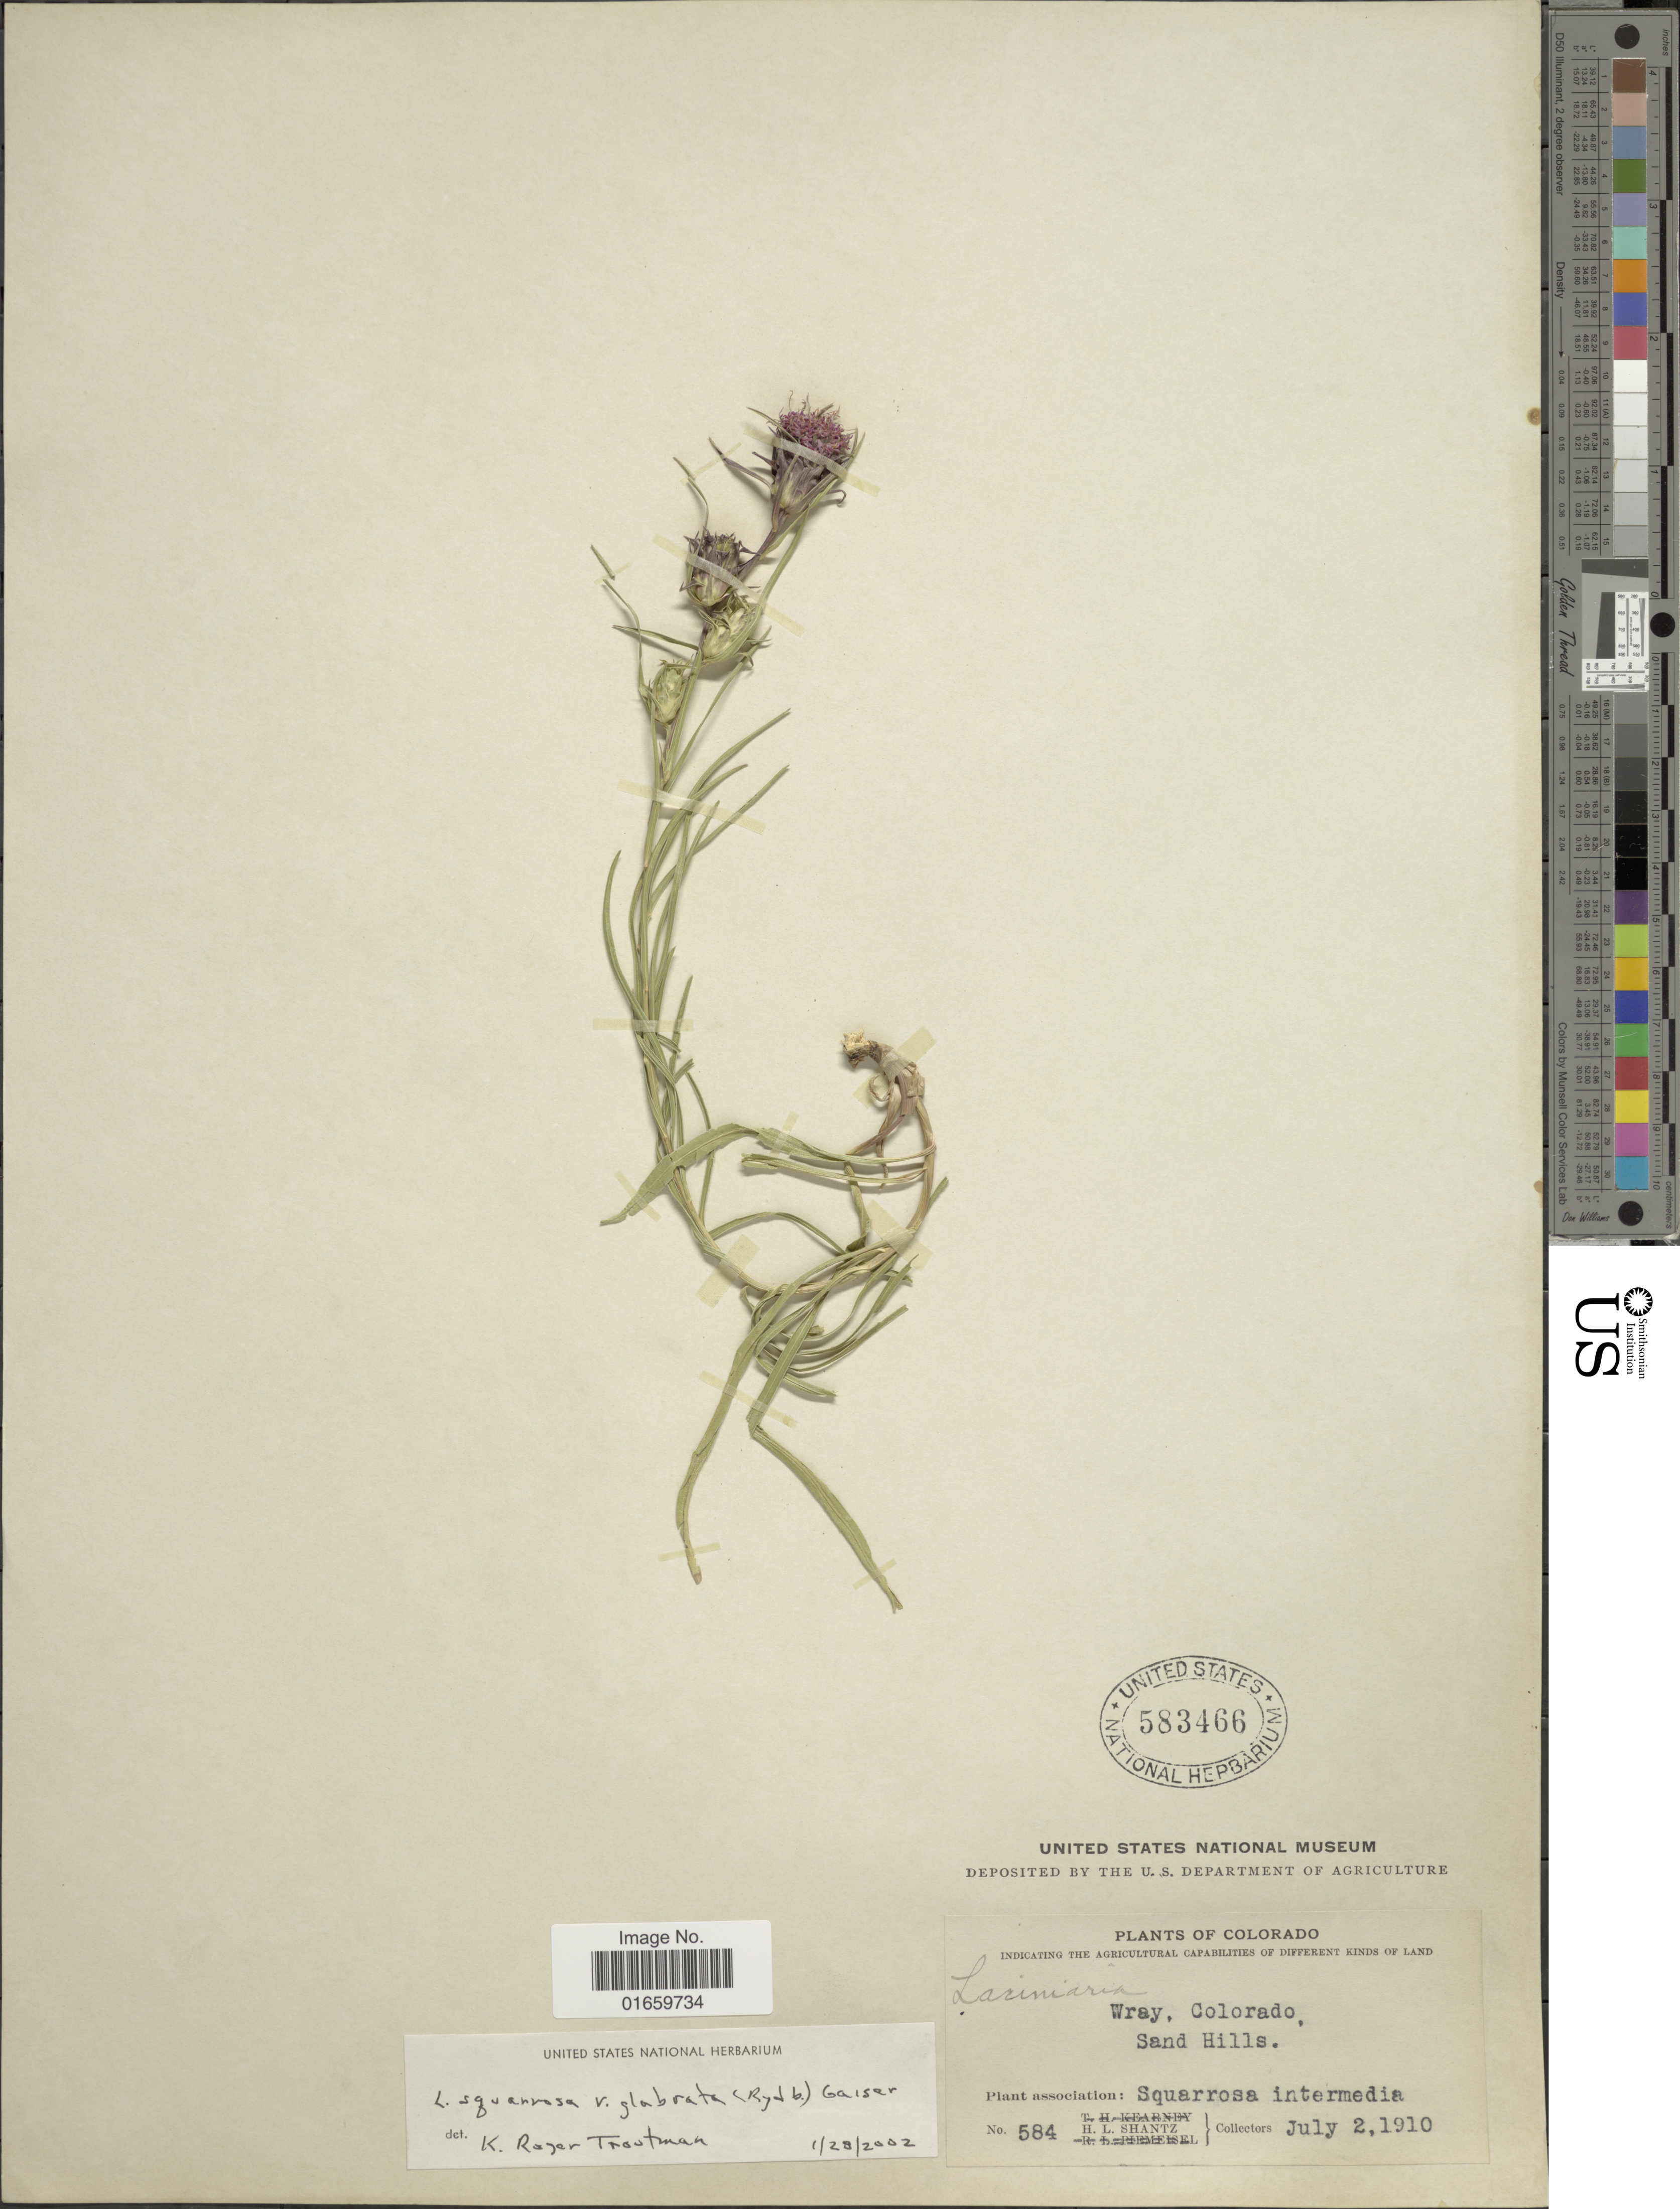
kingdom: Plantae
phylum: Tracheophyta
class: Magnoliopsida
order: Asterales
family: Asteraceae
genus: Liatris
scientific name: Liatris squarrosa var. glabrata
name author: (Rydb.) Gaiser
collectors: H. Shantz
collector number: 584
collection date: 1910-07-02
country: United States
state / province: Colorado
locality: Wray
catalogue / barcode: US 583466